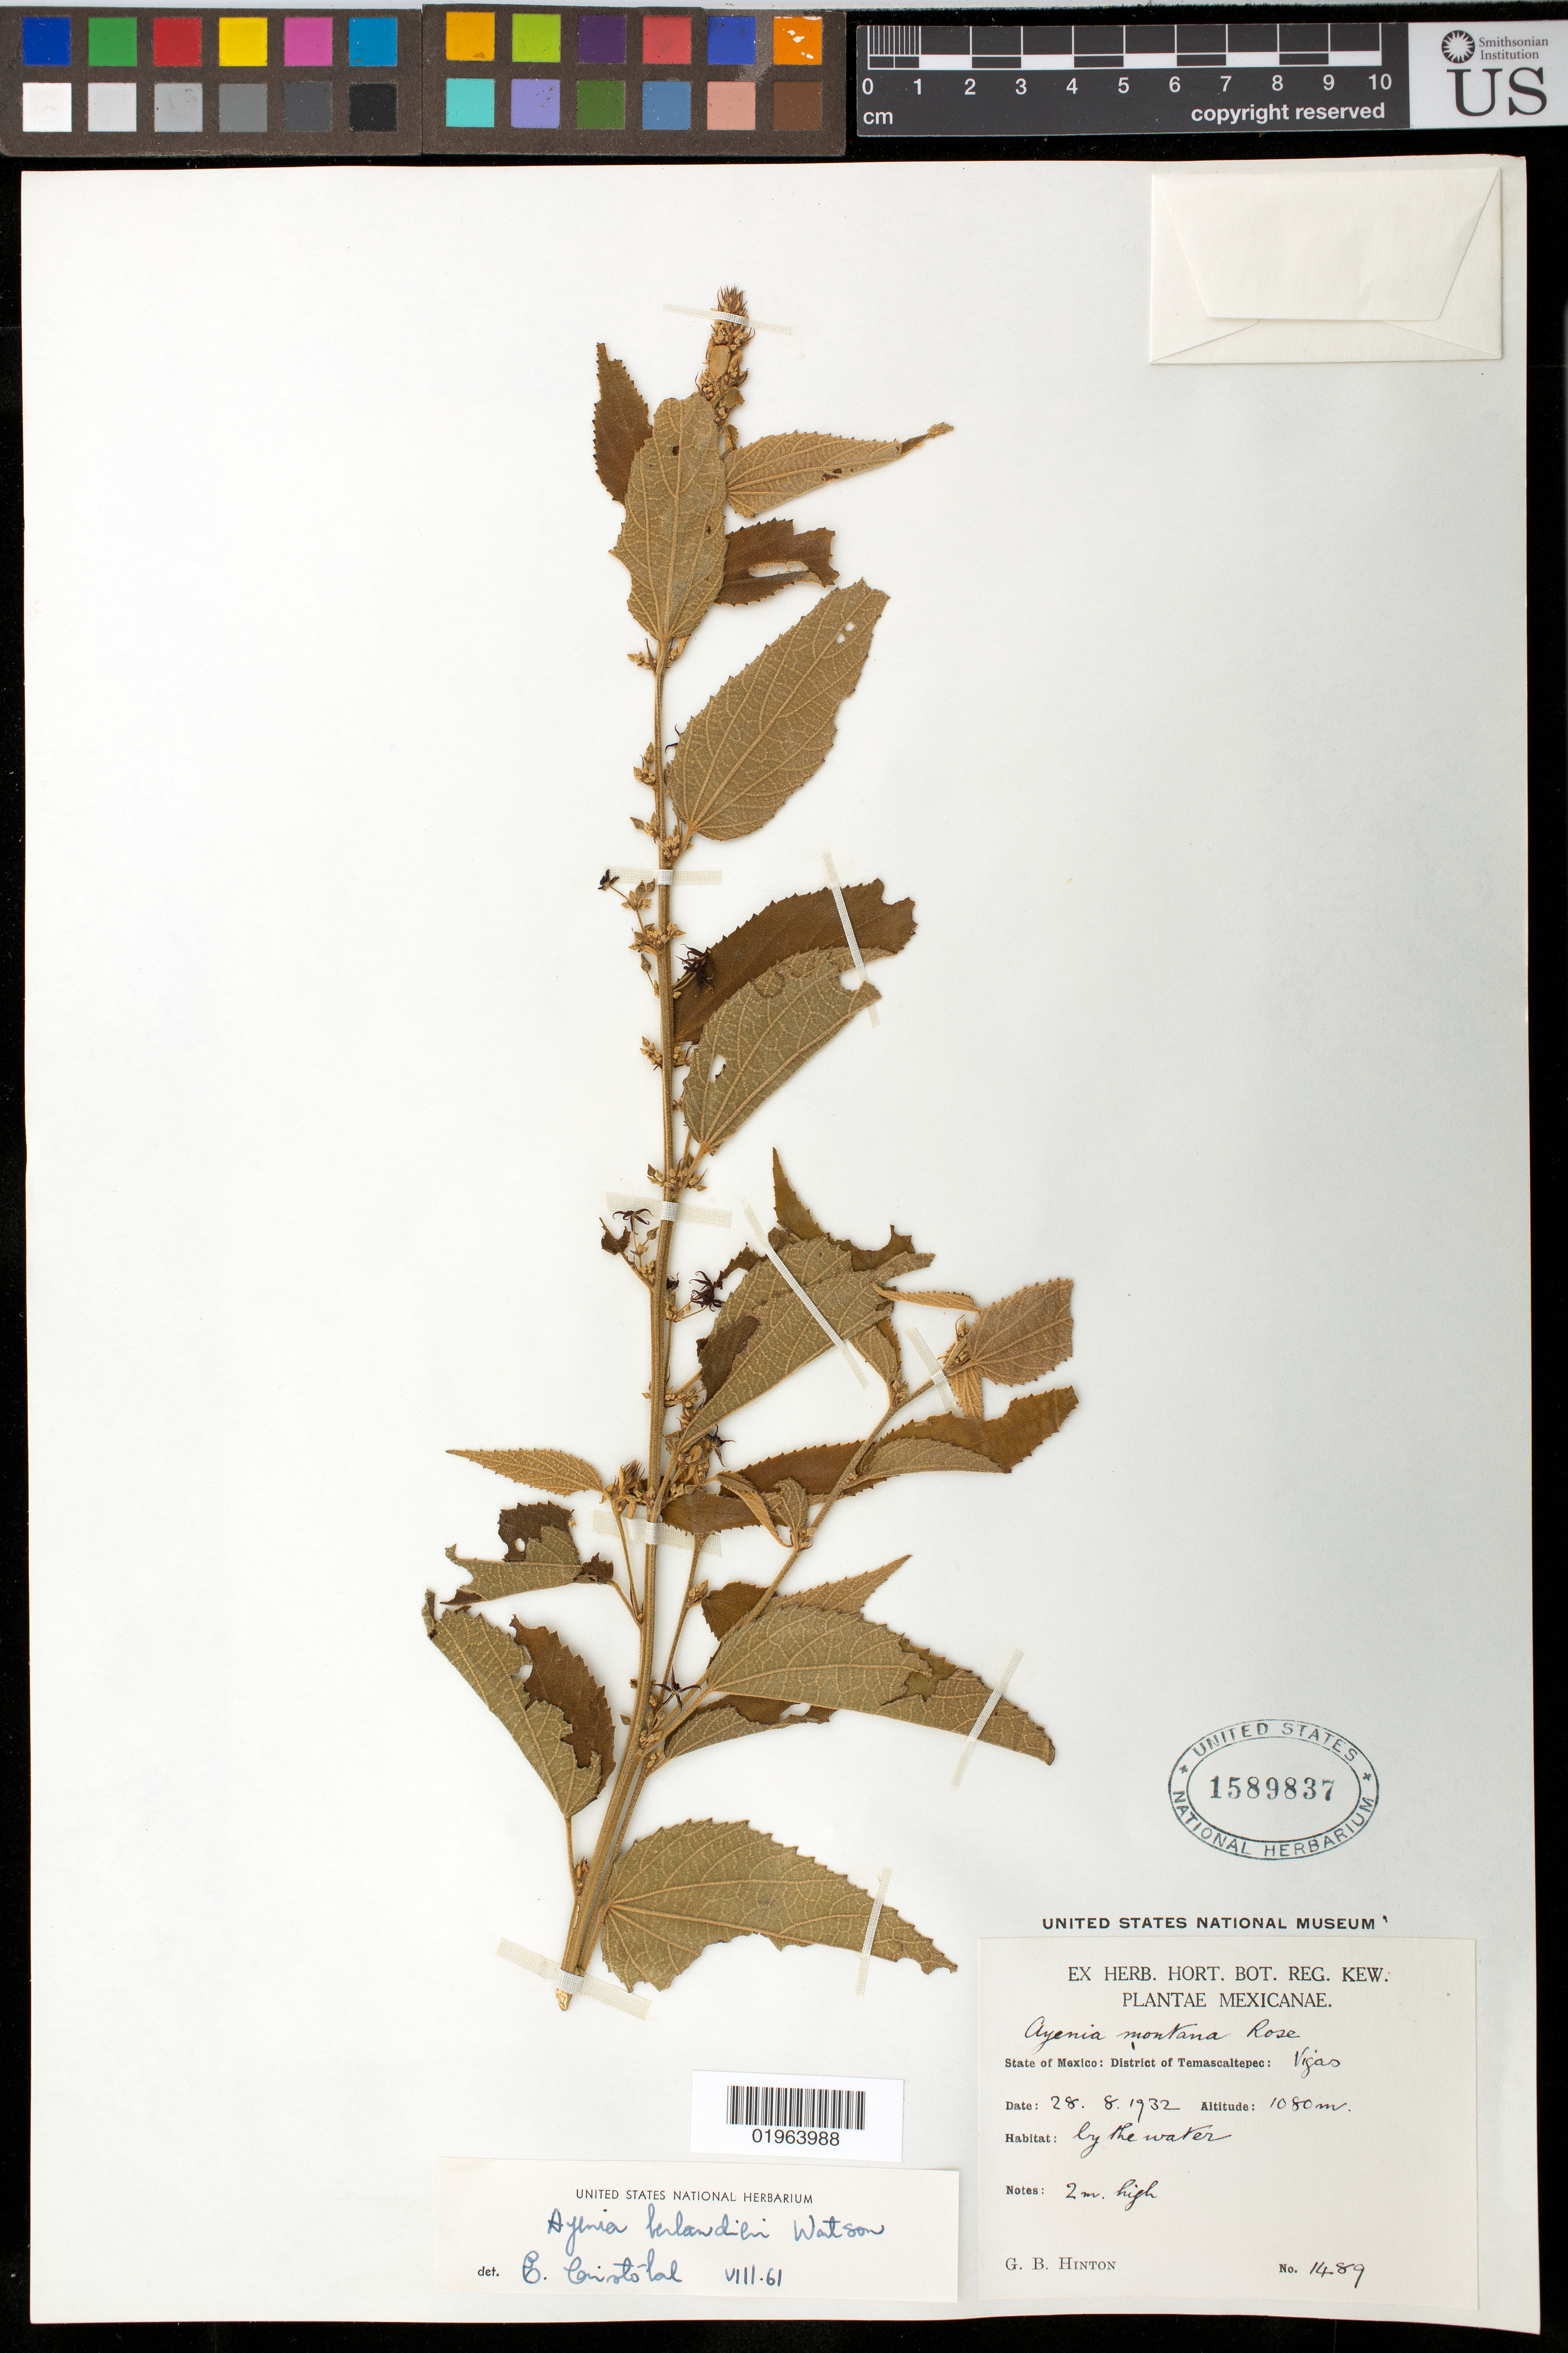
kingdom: Plantae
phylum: Tracheophyta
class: Magnoliopsida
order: Malvales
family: Malvaceae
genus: Ayenia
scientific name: Ayenia berlandieri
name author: S. Watson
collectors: G. B. Hinton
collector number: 1489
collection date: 1932-08-28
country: Mexico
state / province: México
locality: District of Temascaltepec: Vigas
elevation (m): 1080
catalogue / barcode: US 1589837